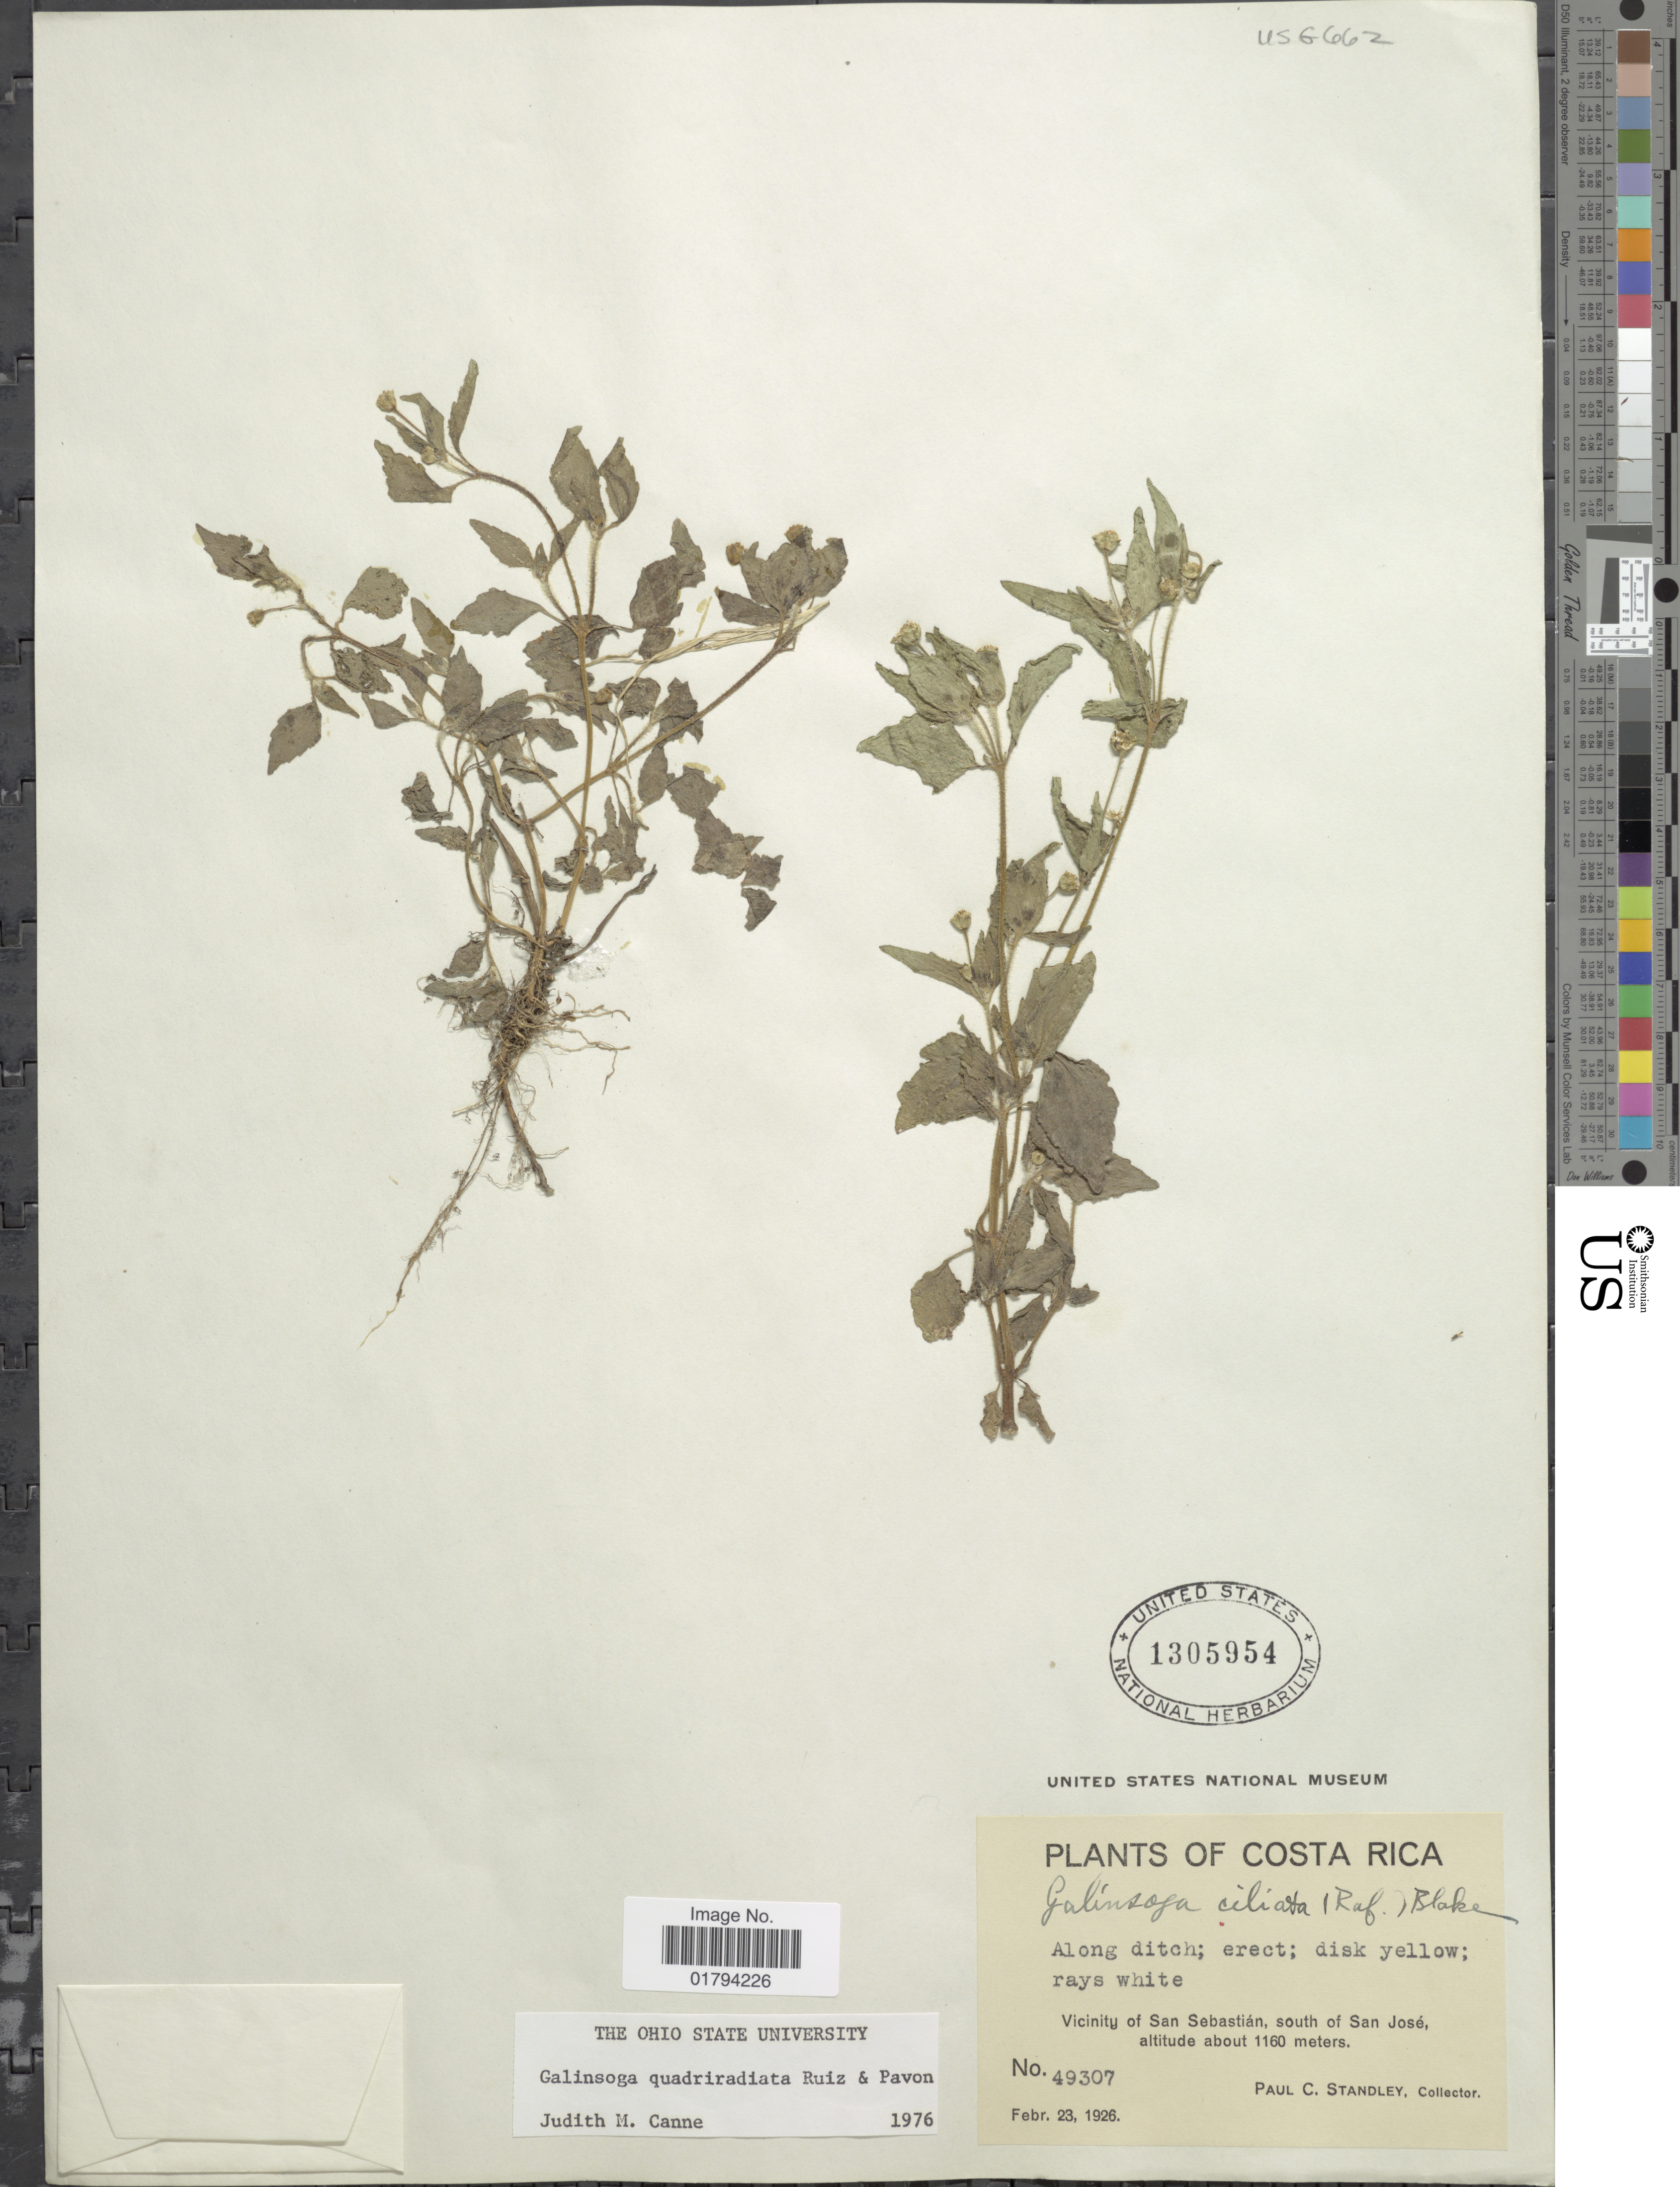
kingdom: Plantae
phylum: Tracheophyta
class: Magnoliopsida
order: Asterales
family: Asteraceae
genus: Galinsoga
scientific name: Galinsoga quadriradiata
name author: Ruiz & Pav.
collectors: P. C. Standley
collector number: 49307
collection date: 1926-02-23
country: Costa Rica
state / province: San José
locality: Along ditch, south of San Jose, vicinity of San Sebastian.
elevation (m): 1160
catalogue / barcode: US 1305954